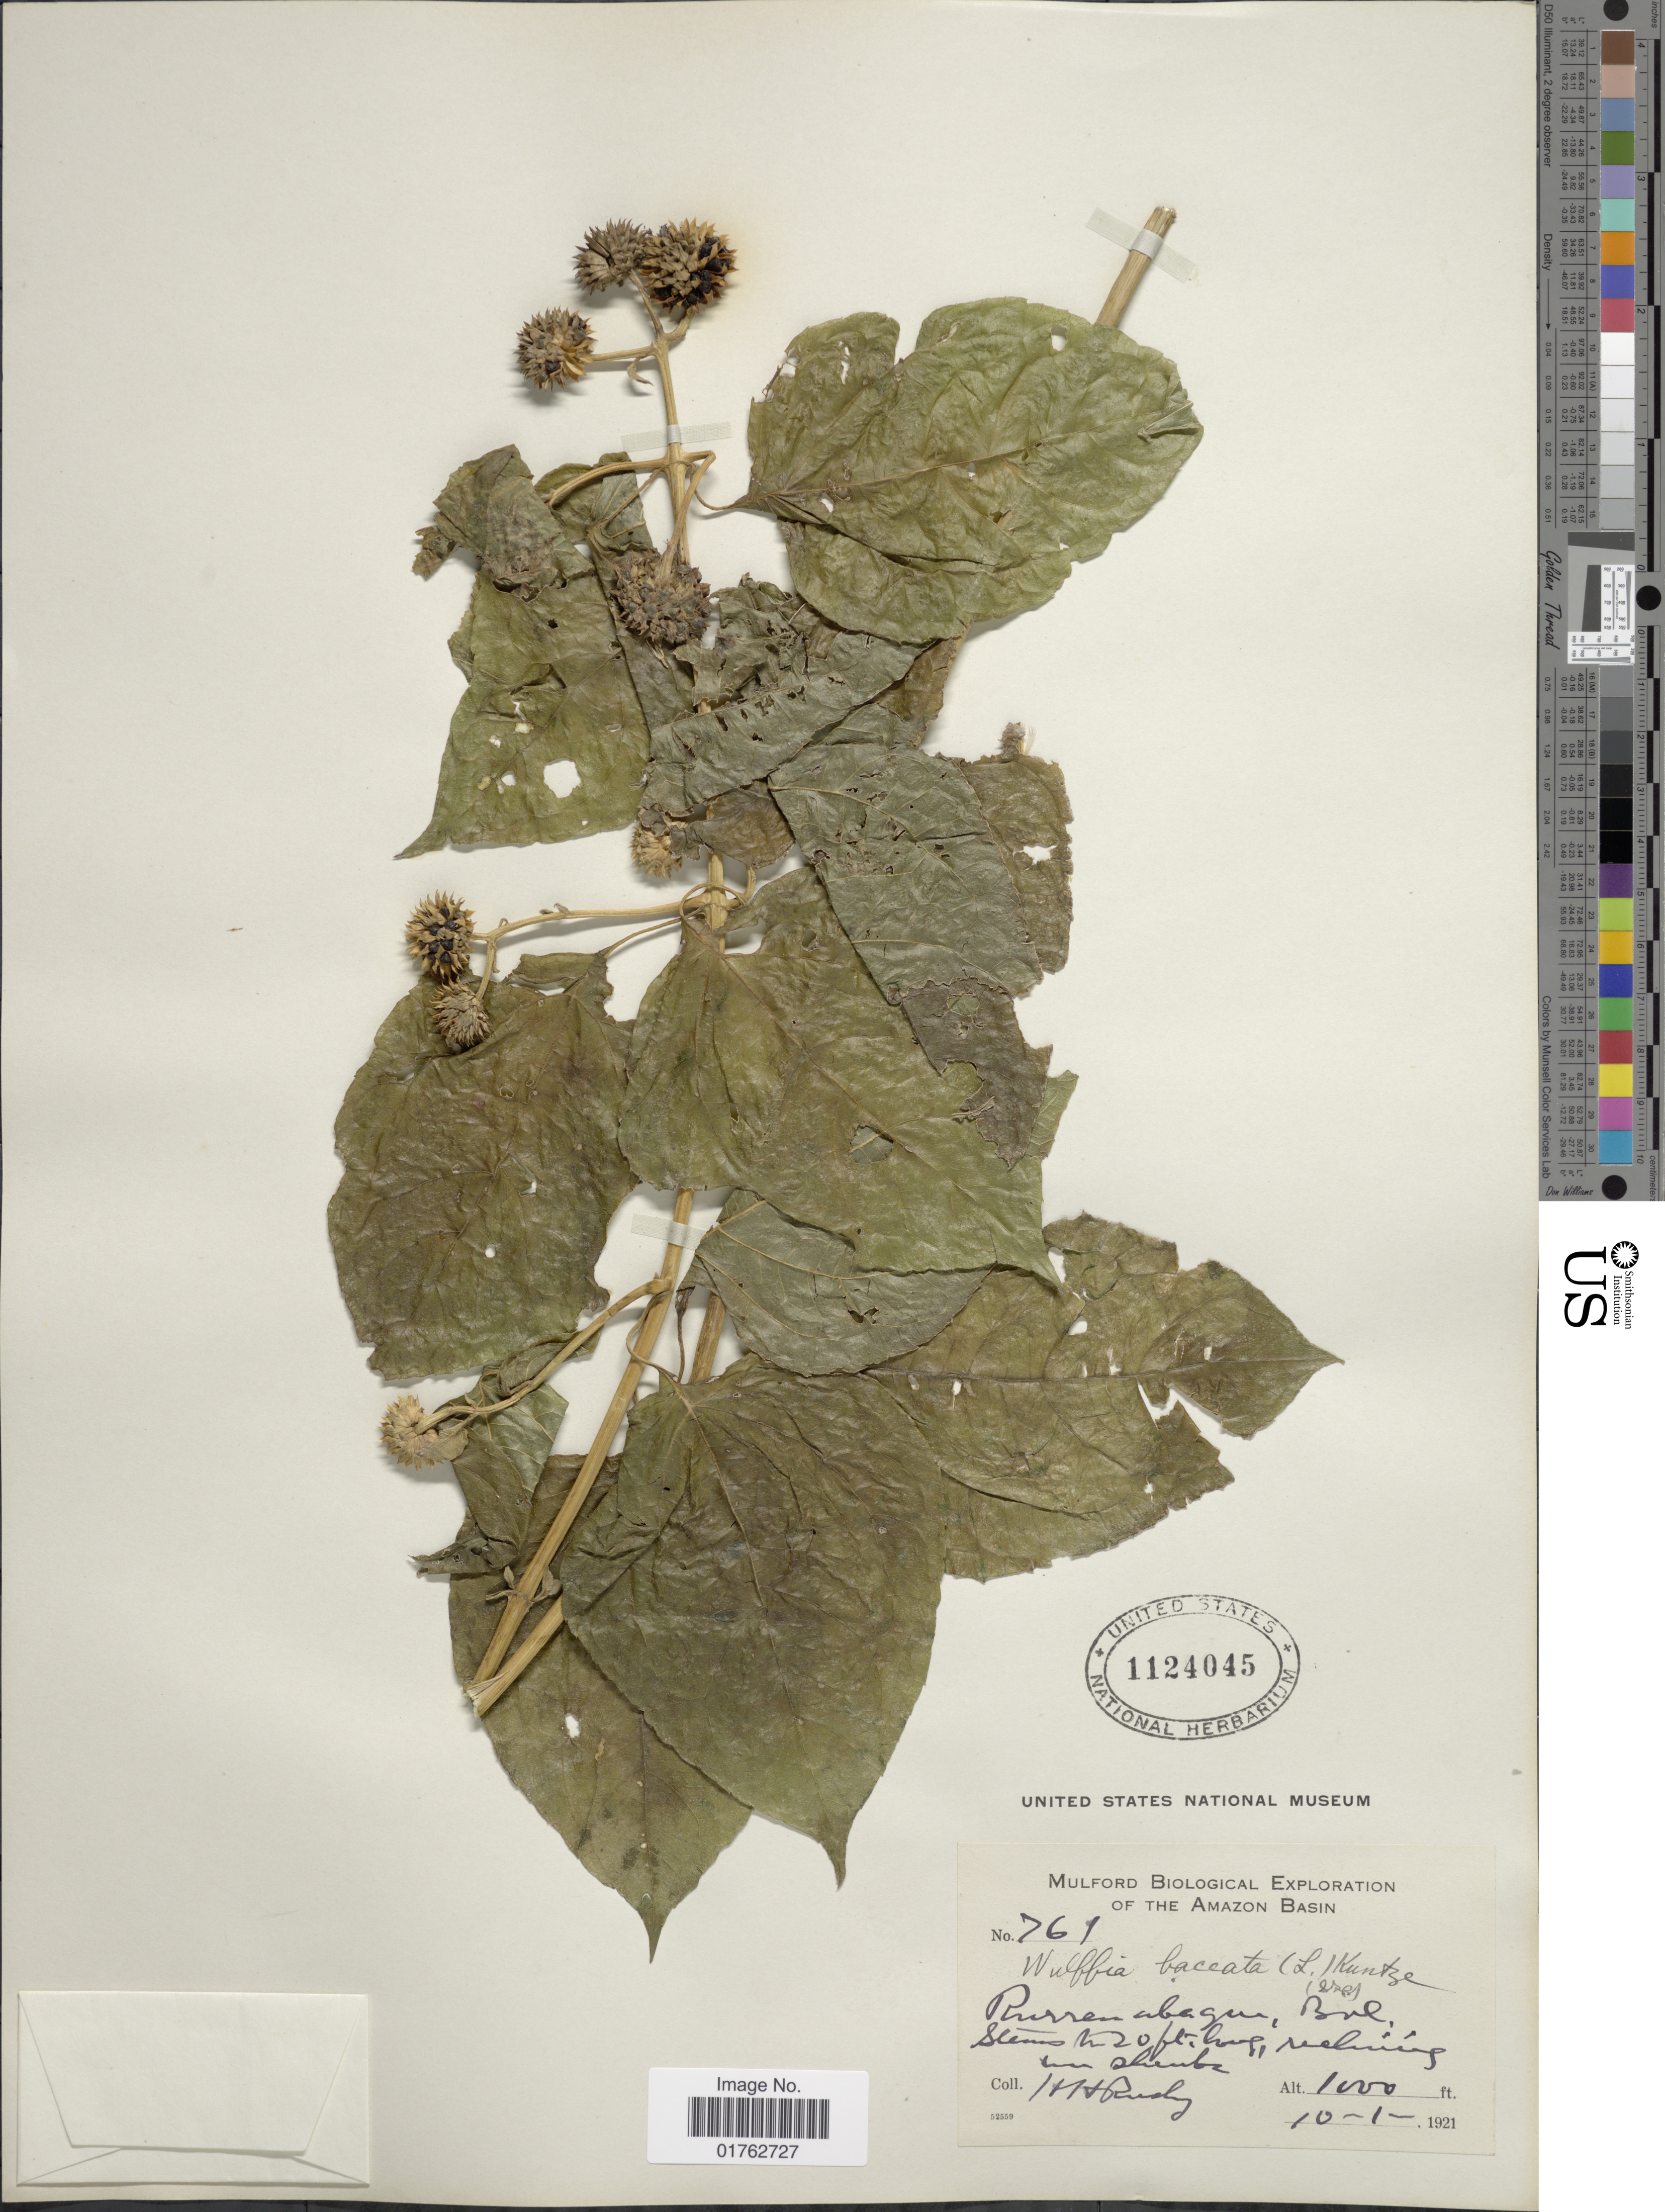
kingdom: Plantae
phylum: Tracheophyta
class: Magnoliopsida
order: Asterales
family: Asteraceae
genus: Wulffia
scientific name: Wulffia baccata var. baccata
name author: (L.) Kuntze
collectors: H. H. Rusby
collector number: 761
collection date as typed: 10-1-1921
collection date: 1921-10-01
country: Bolivia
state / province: Beni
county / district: José Ballivián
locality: Rurrenabaque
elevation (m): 305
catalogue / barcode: US 1124045